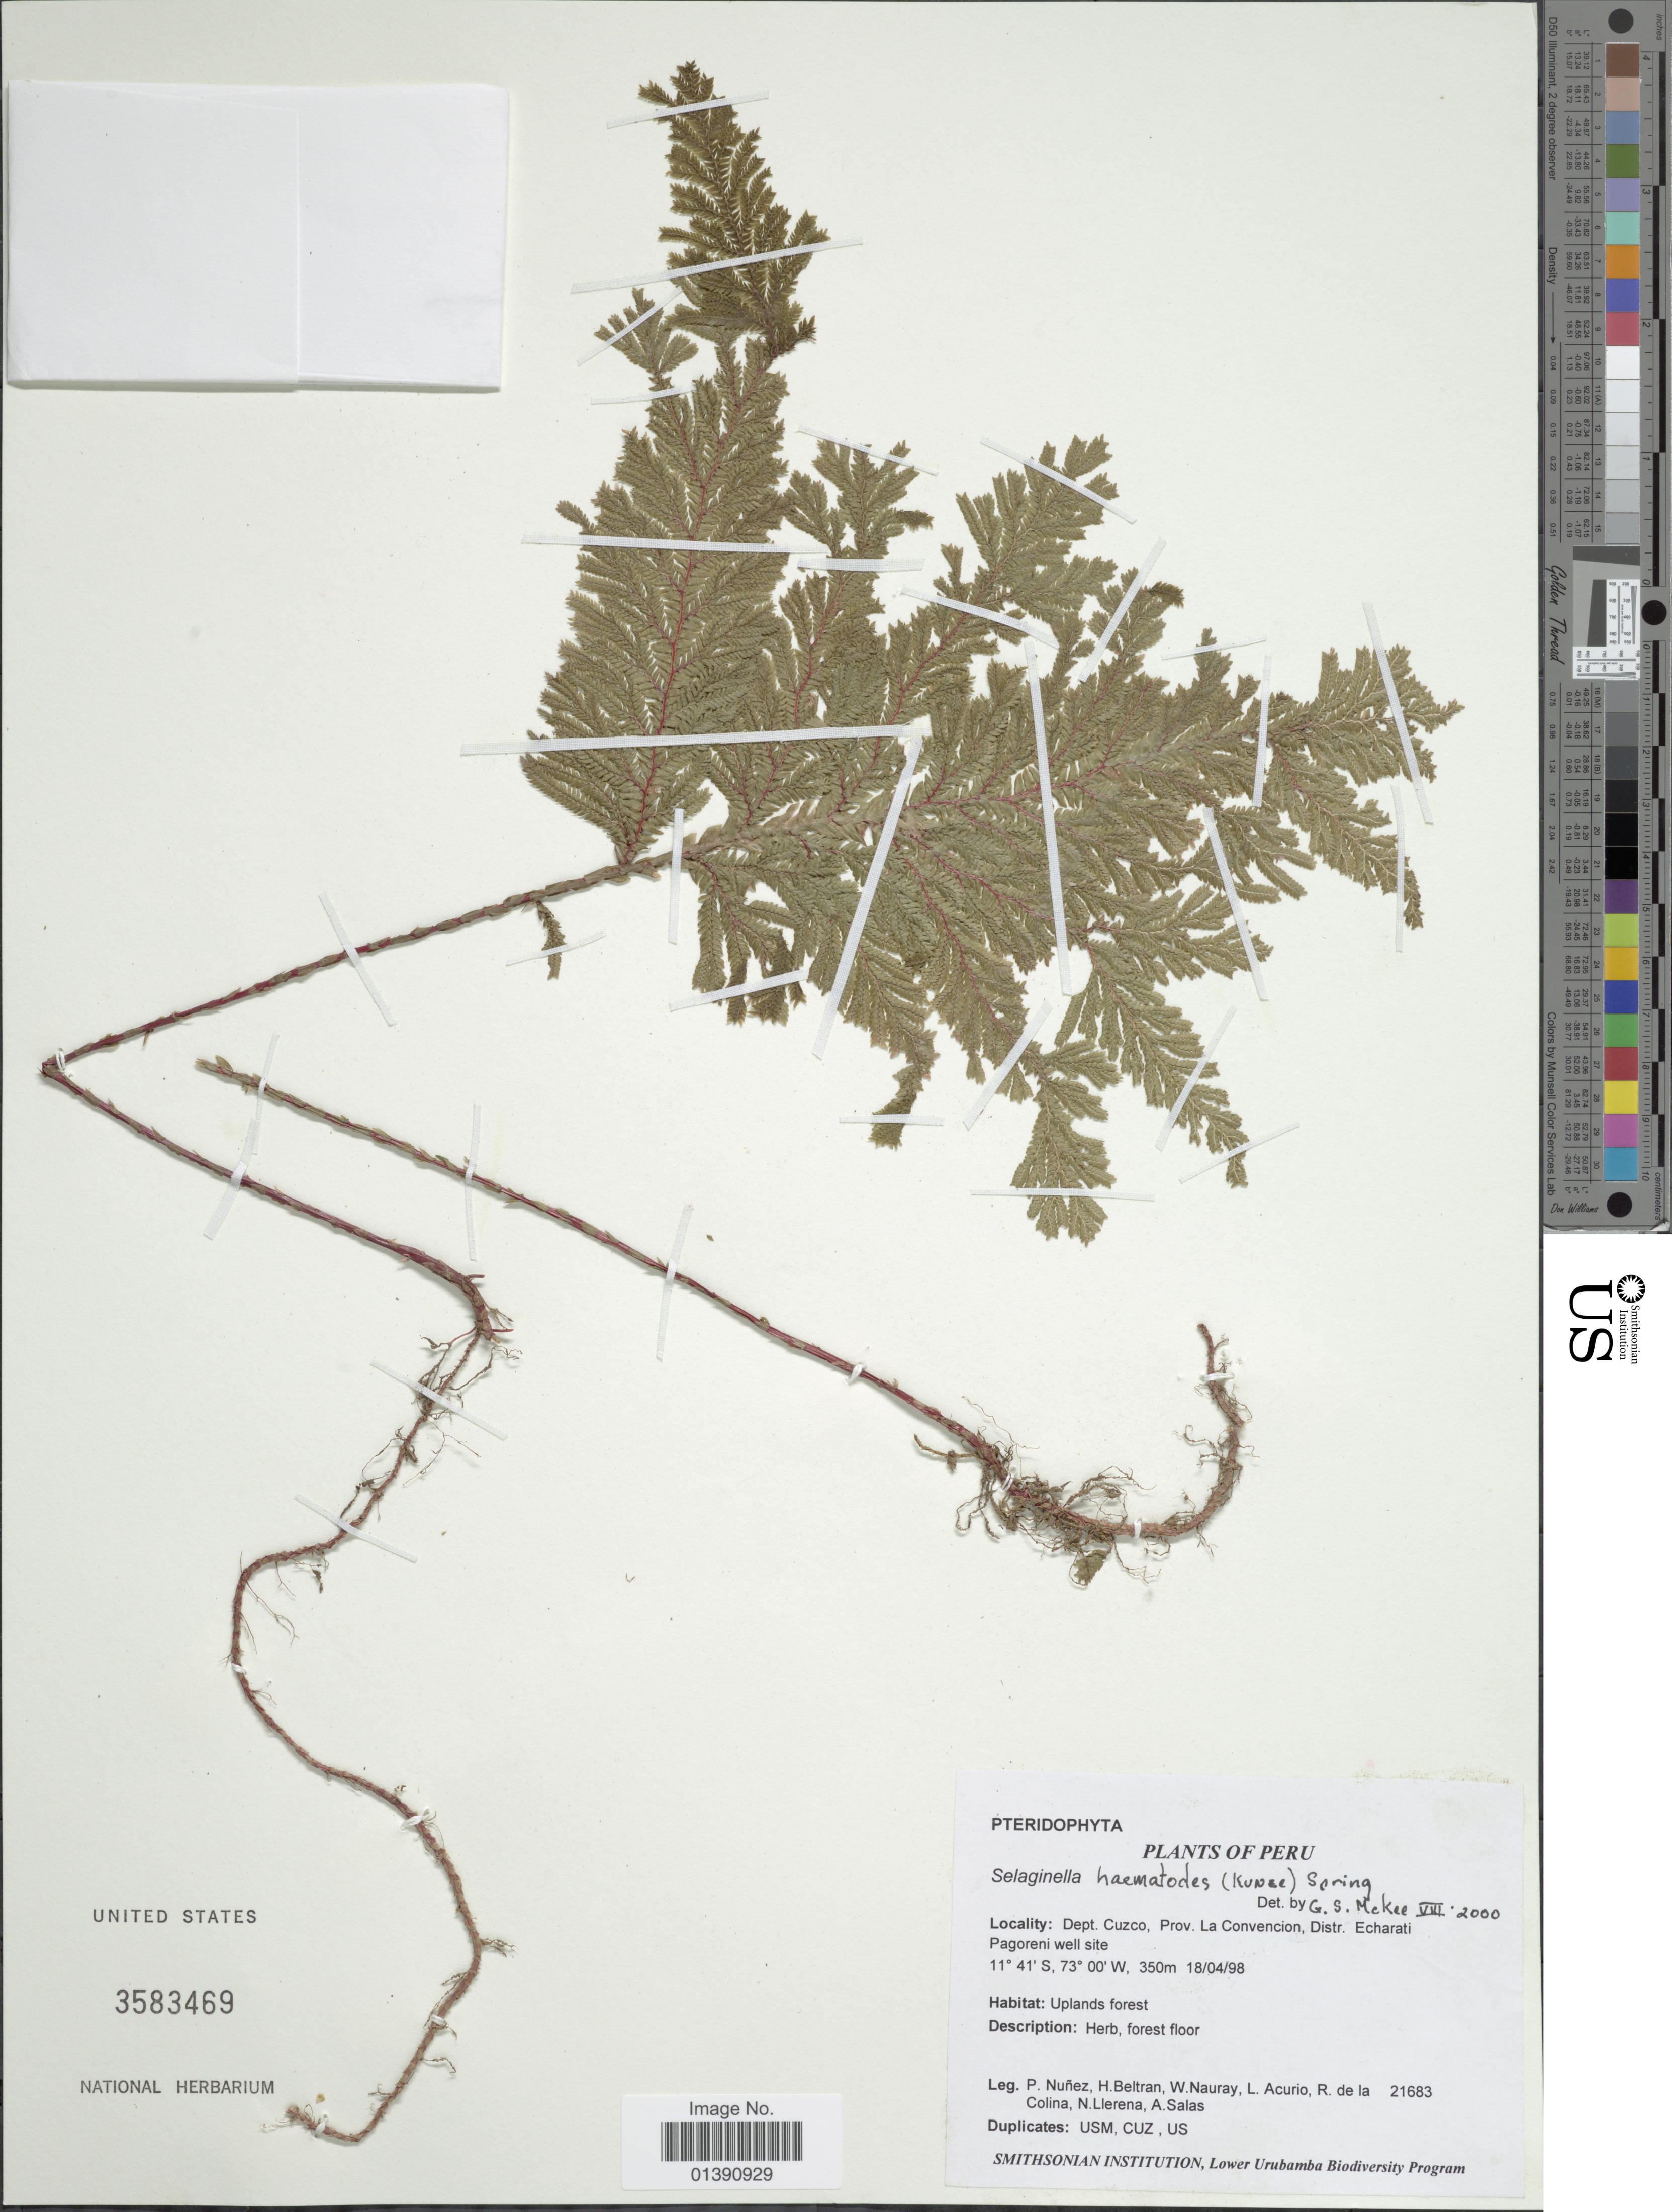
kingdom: Plantae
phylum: Tracheophyta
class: Lycopodiopsida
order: Selaginellales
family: Selaginellaceae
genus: Selaginella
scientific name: Selaginella haematodes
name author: (Kunze) Spring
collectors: P. Nuñez V., H. Beltran, W. Naurau, L. Acurio & et al.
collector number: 21683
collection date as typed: Transcribed d/m/y: 18/4/98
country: Peru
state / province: Cusco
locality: Prov. La Covencion, Distr Echarati Pagoreni well site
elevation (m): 350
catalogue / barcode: US 3583469